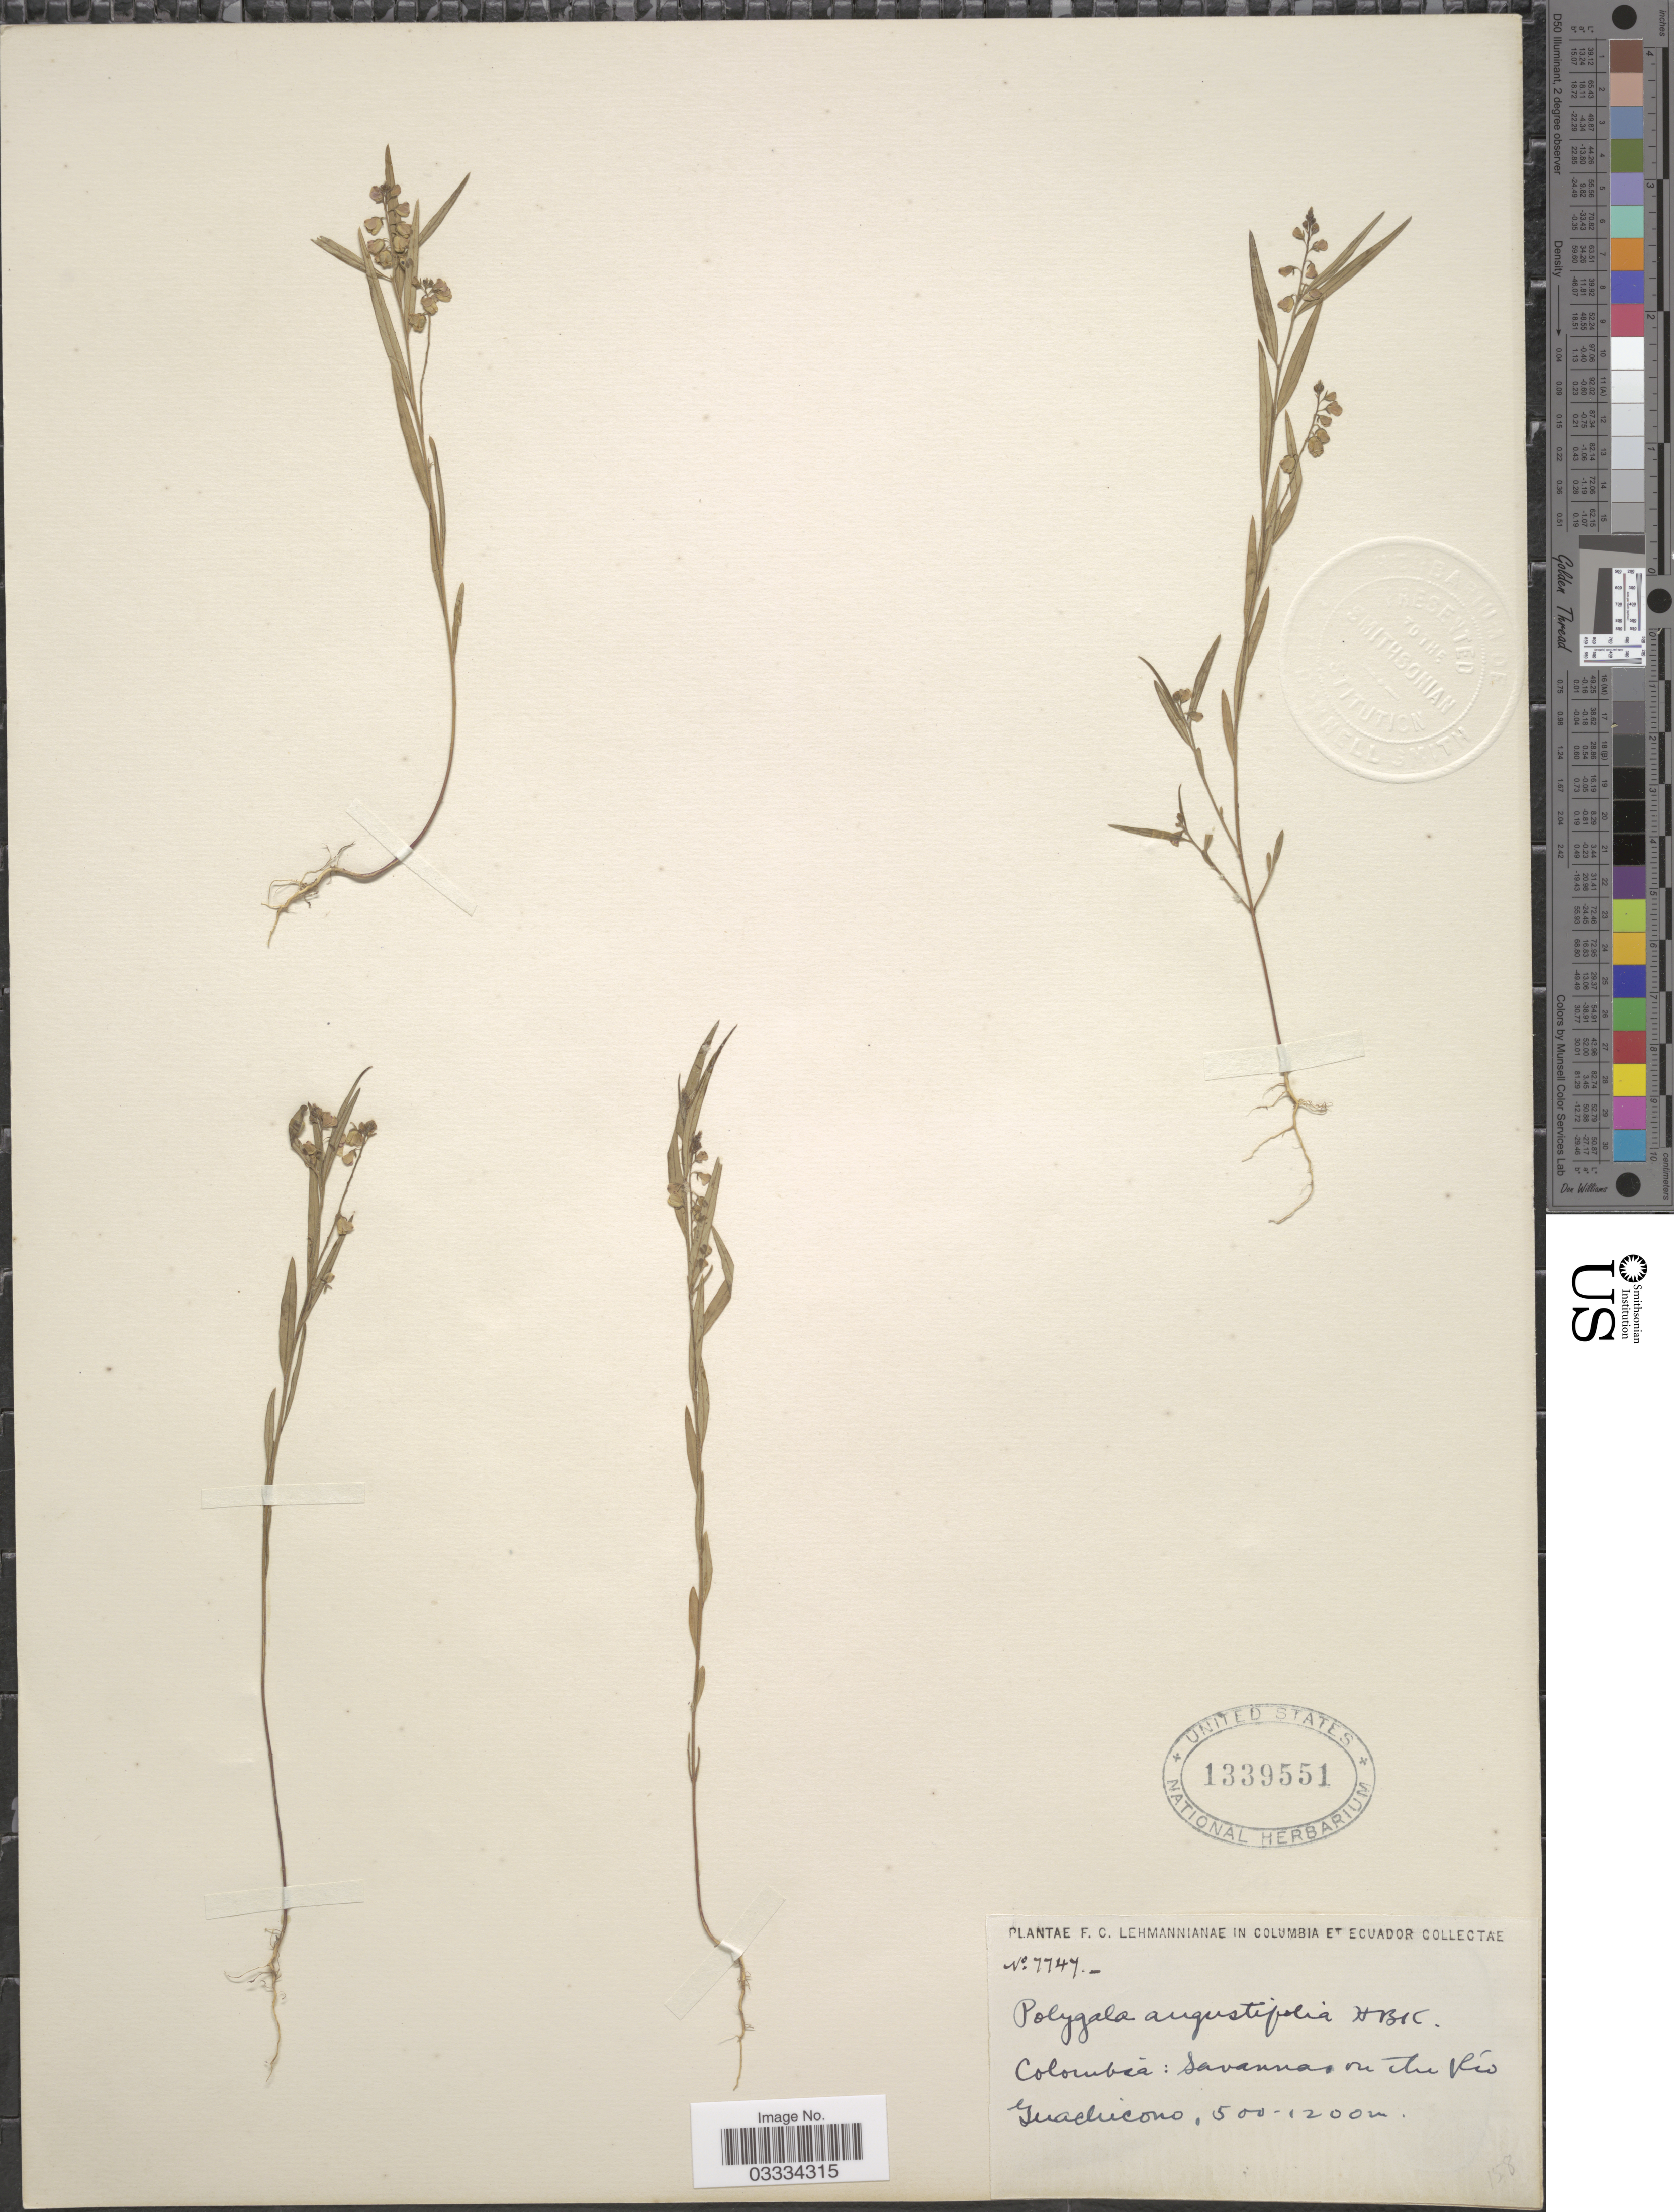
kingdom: Plantae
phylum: Tracheophyta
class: Magnoliopsida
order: Fabales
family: Polygalaceae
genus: Asemeia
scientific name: Asemeia violacea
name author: (Aubl.) J.F.B. Pastore & J.R. Abbott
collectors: F. C. Lehmann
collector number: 7747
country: Colombia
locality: Savannas on the Río Guachicono.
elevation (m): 500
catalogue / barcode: US 1339551